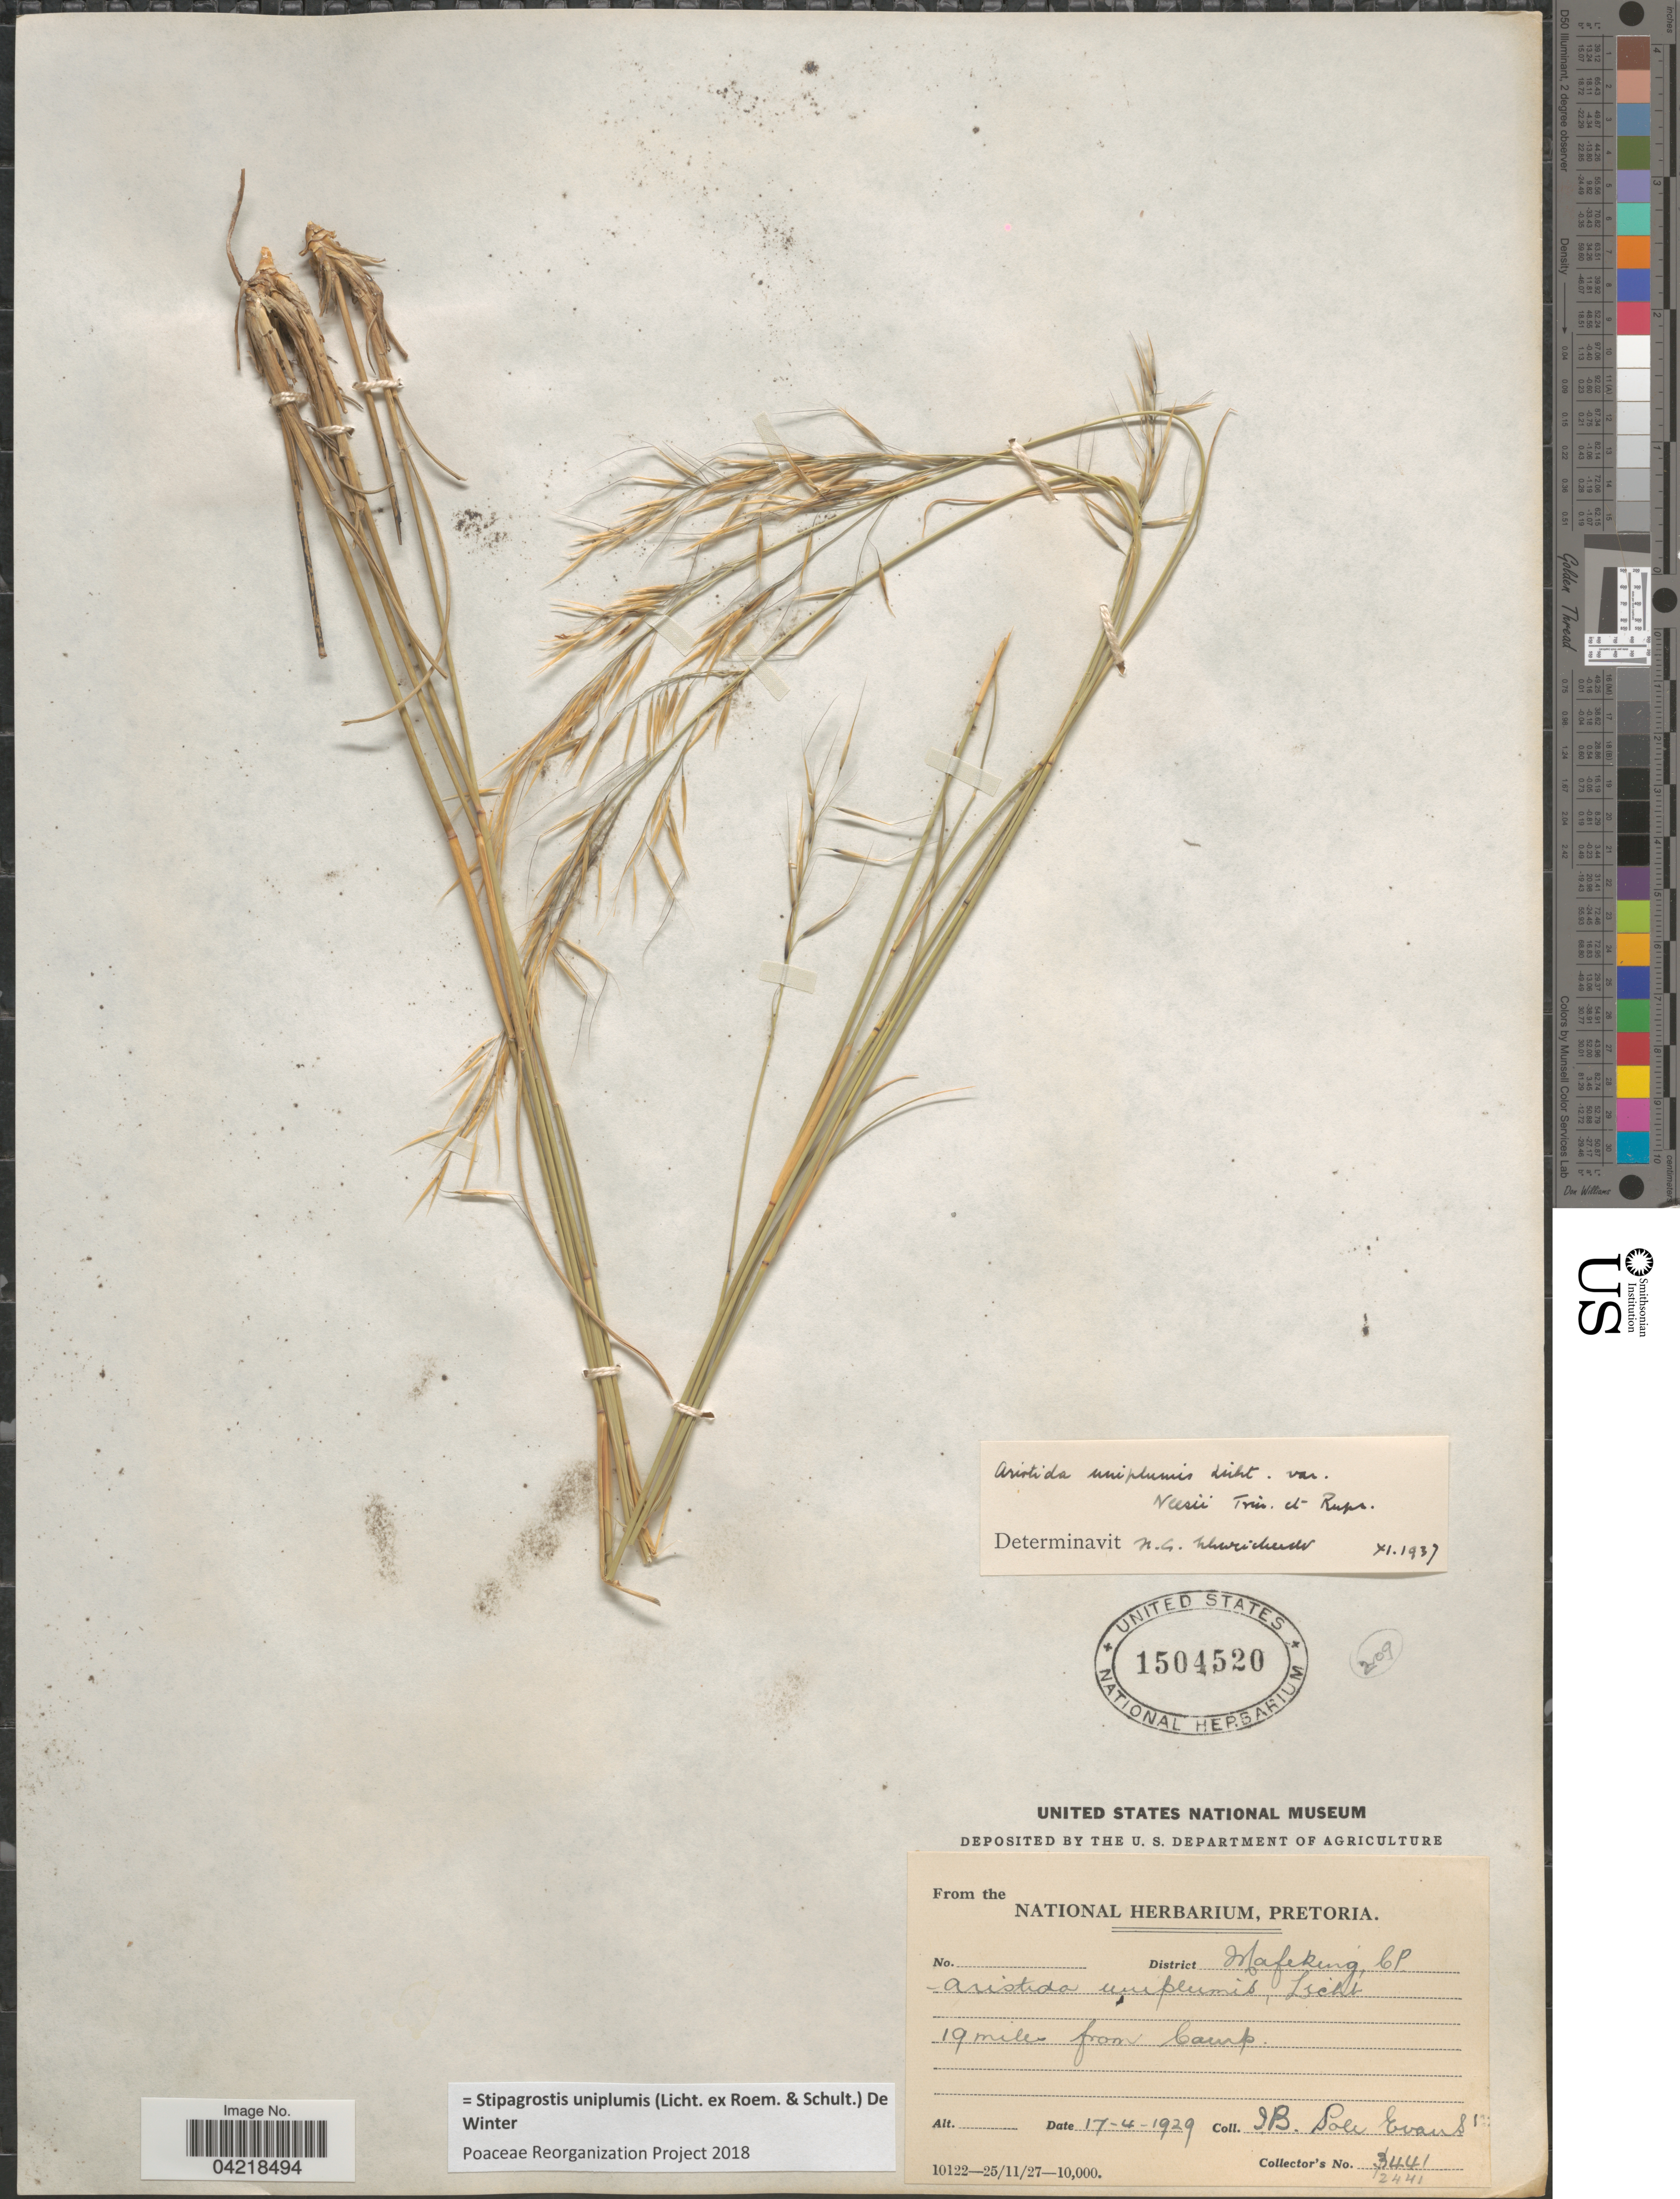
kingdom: Plantae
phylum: Tracheophyta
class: Liliopsida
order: Poales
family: Poaceae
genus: Stipagrostis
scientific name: Stipagrostis uniplumis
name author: (Licht.) De Winter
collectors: I. B. Pole-Evans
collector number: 2441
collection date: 1929-04-17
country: South Africa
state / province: North West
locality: District Mafeking, CP. 19 miles from Camp.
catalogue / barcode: US 1504520